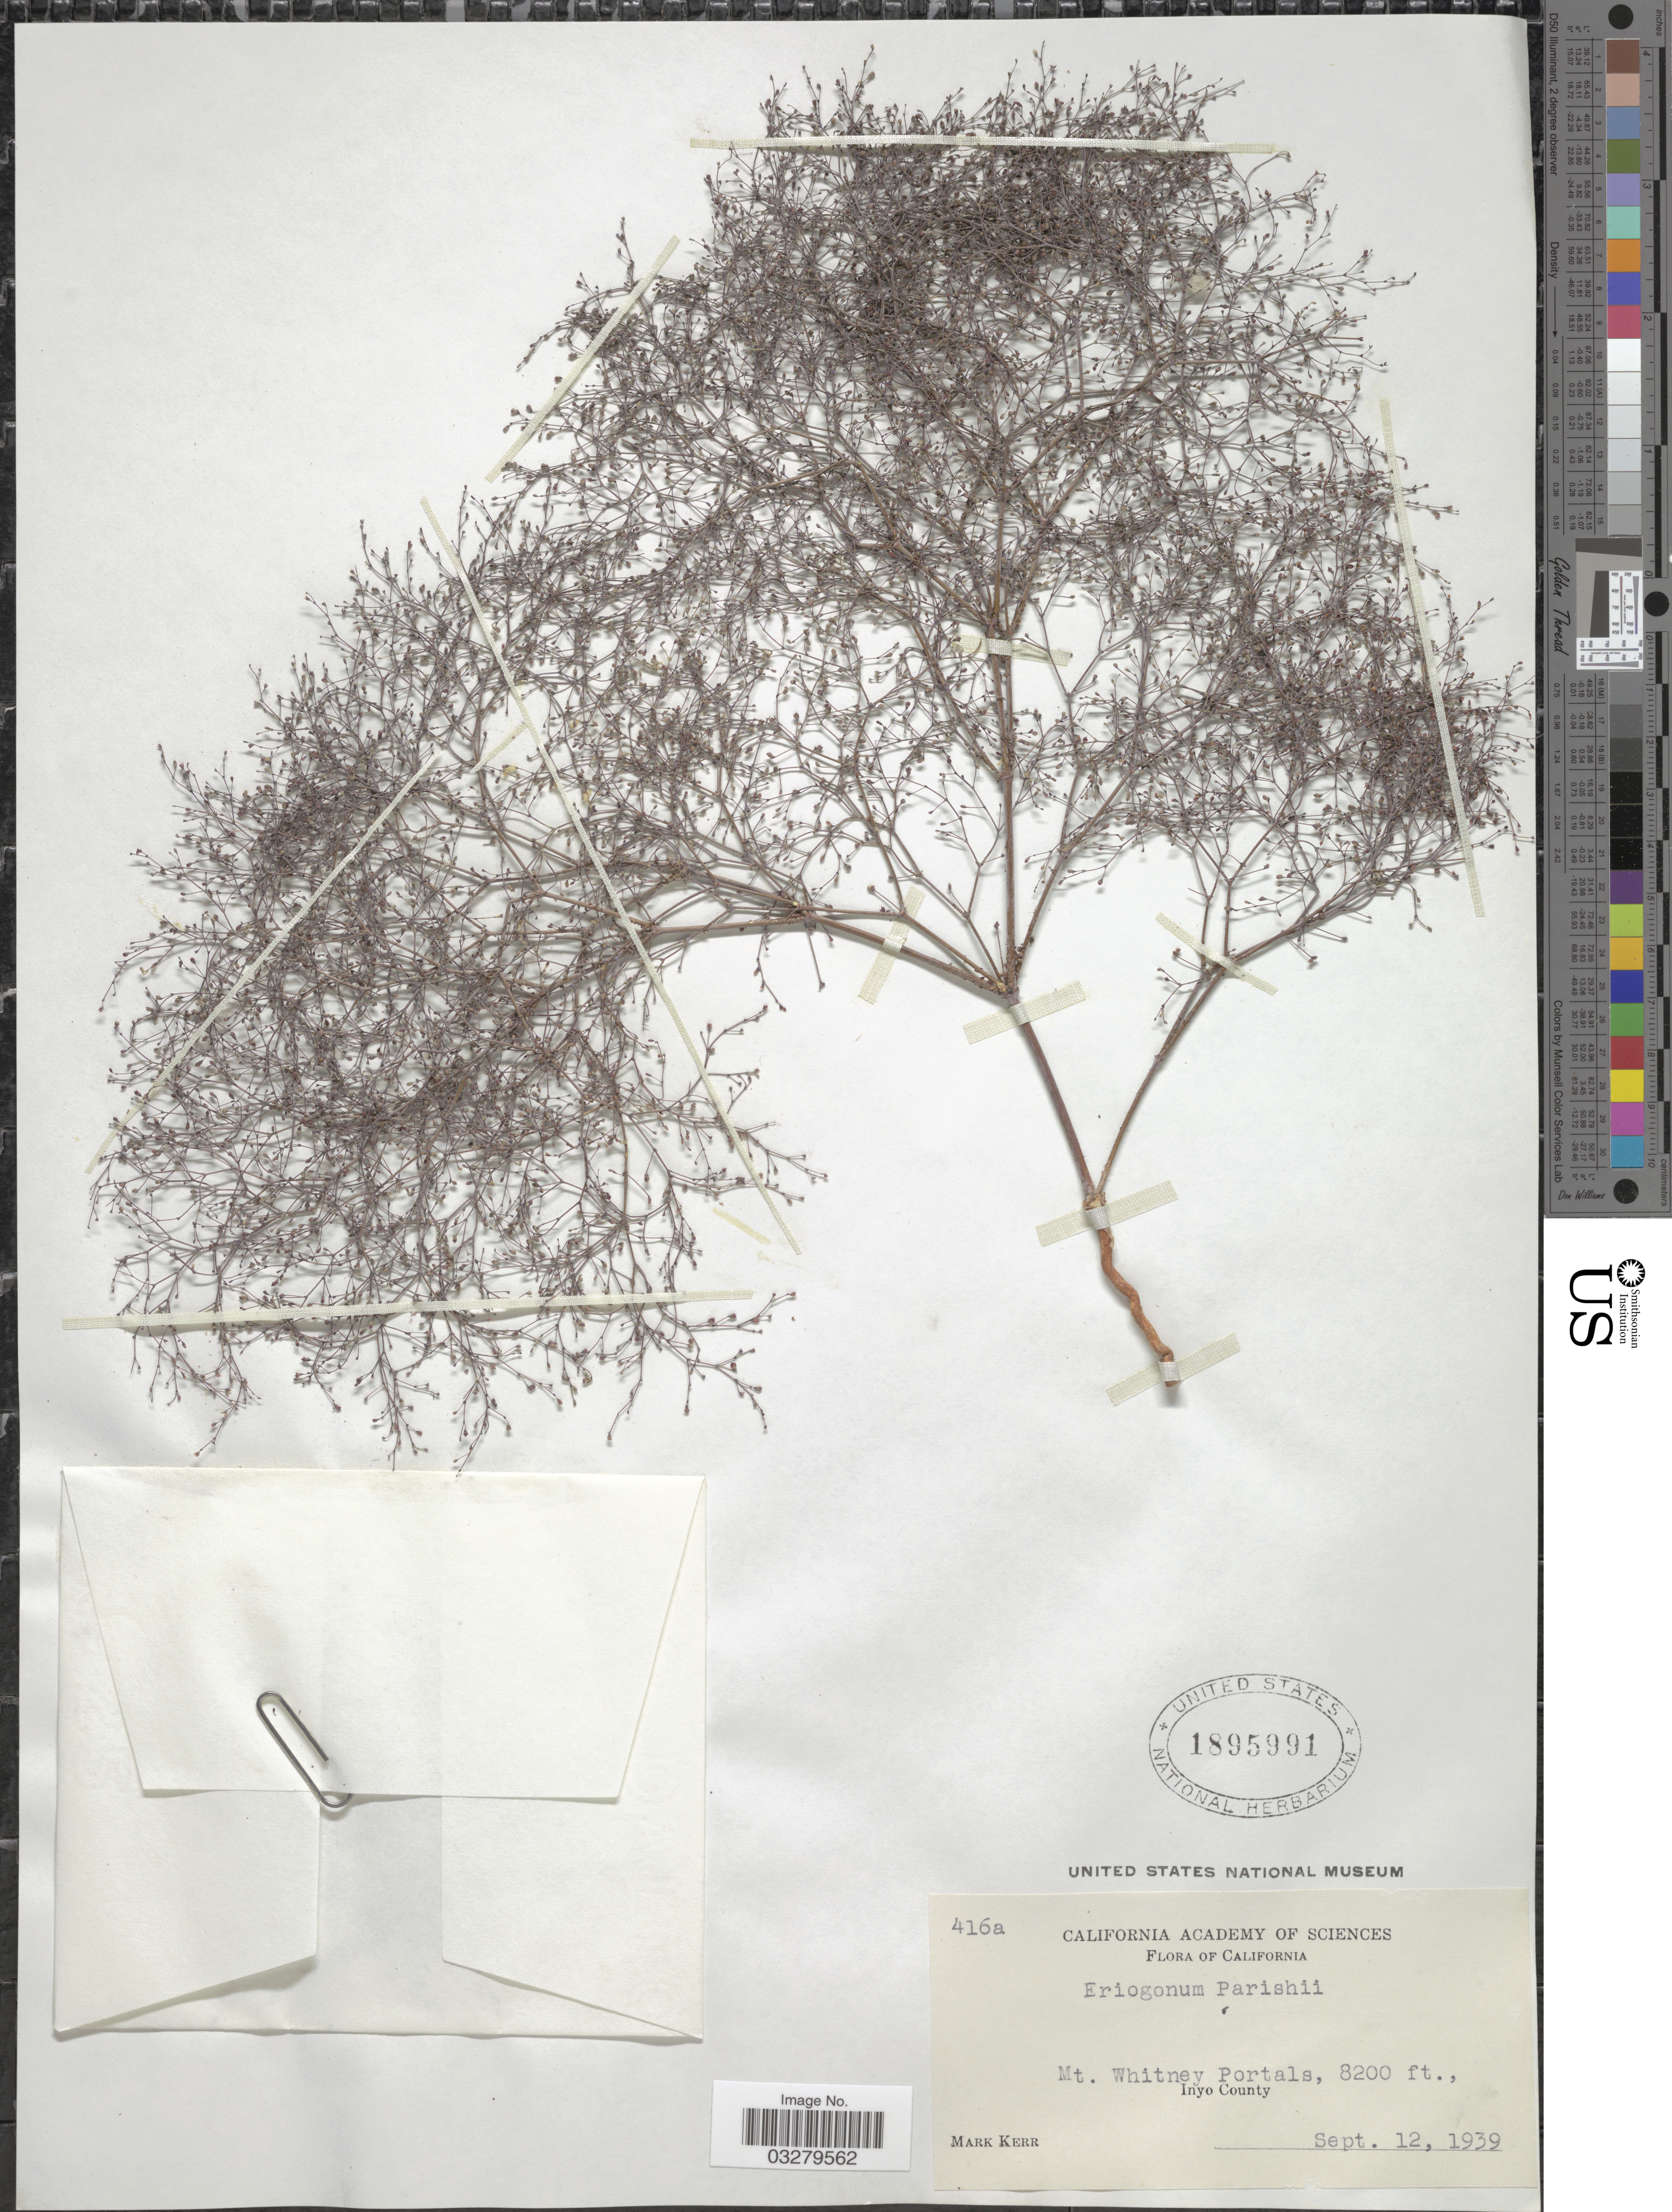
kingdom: Plantae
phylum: Tracheophyta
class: Magnoliopsida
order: Caryophyllales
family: Polygonaceae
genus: Eriogonum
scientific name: Eriogonum parishii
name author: S. Watson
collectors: M. Kerr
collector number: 416a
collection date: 1939-09-12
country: United States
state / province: California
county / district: Inyo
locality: Mt. Whitney Portals. Inyo County.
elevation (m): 2499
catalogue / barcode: US 1895991